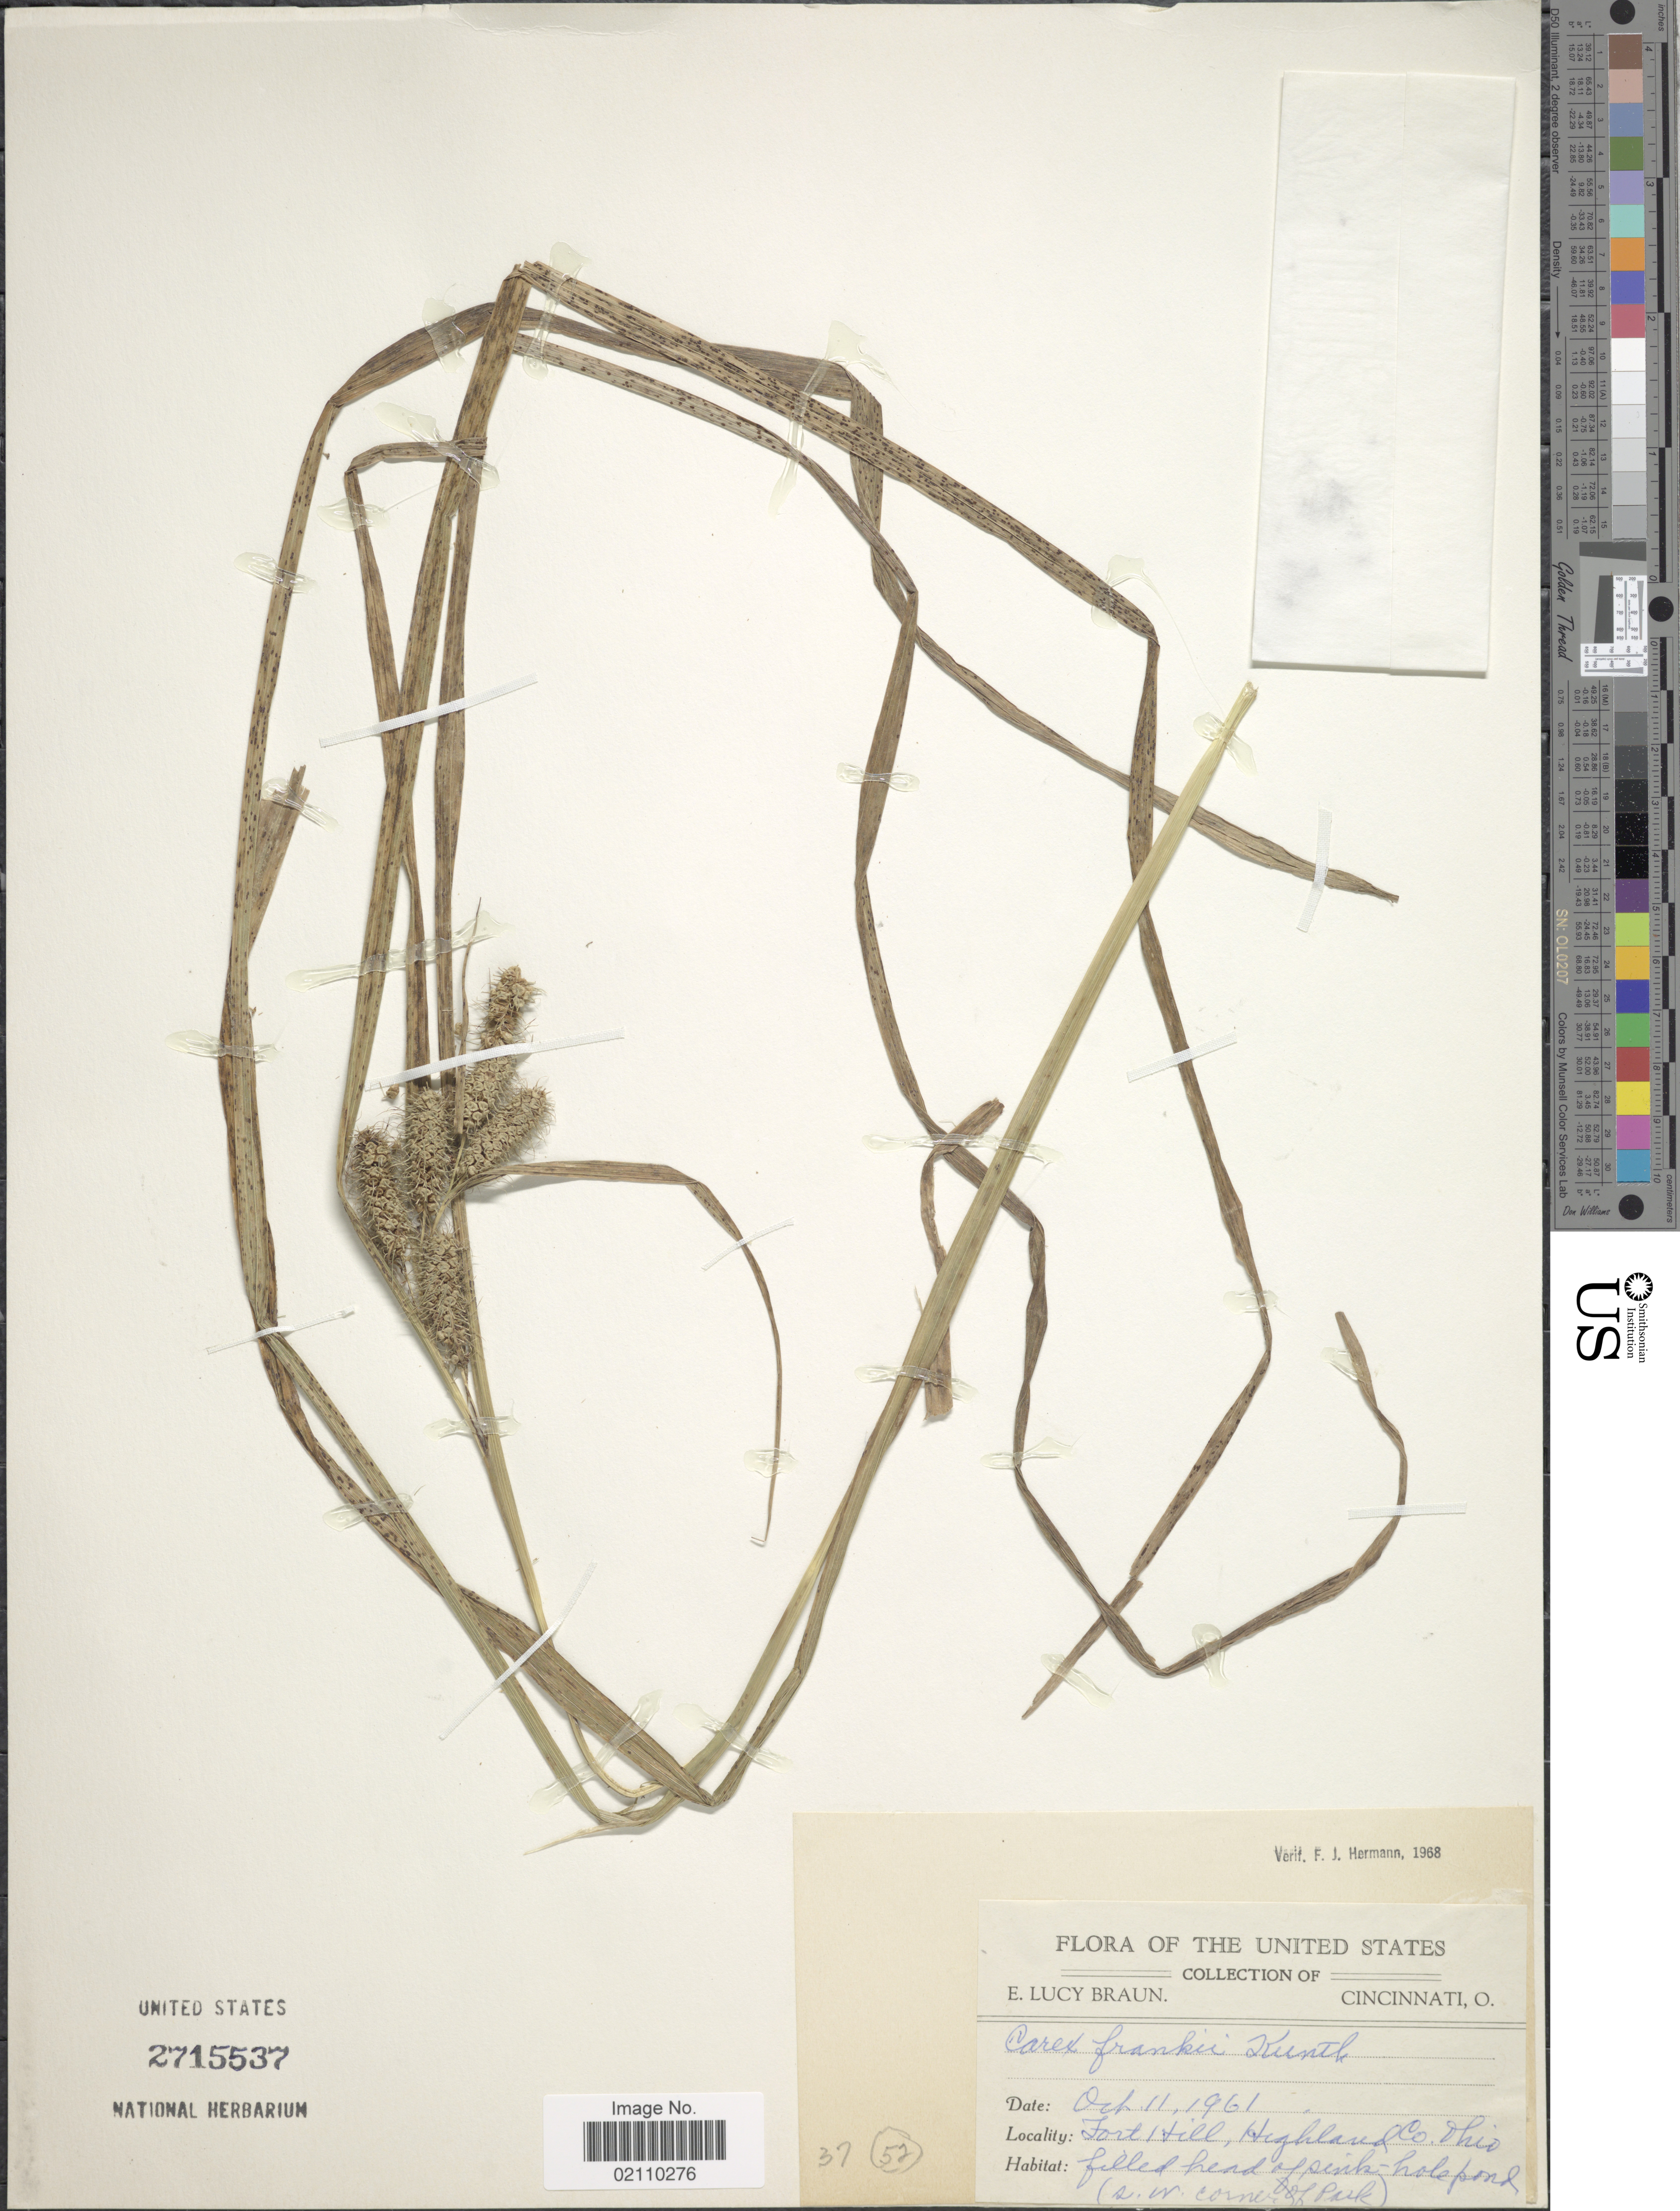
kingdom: Plantae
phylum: Tracheophyta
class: Liliopsida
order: Poales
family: Cyperaceae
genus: Carex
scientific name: Carex frankii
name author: Kunth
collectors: E. L. Braun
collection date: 1961-10-11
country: United States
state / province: Ohio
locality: Forthill, Highland Co., filled head of pink-hole pond (s.w. corner of Park)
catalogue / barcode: US 2715537